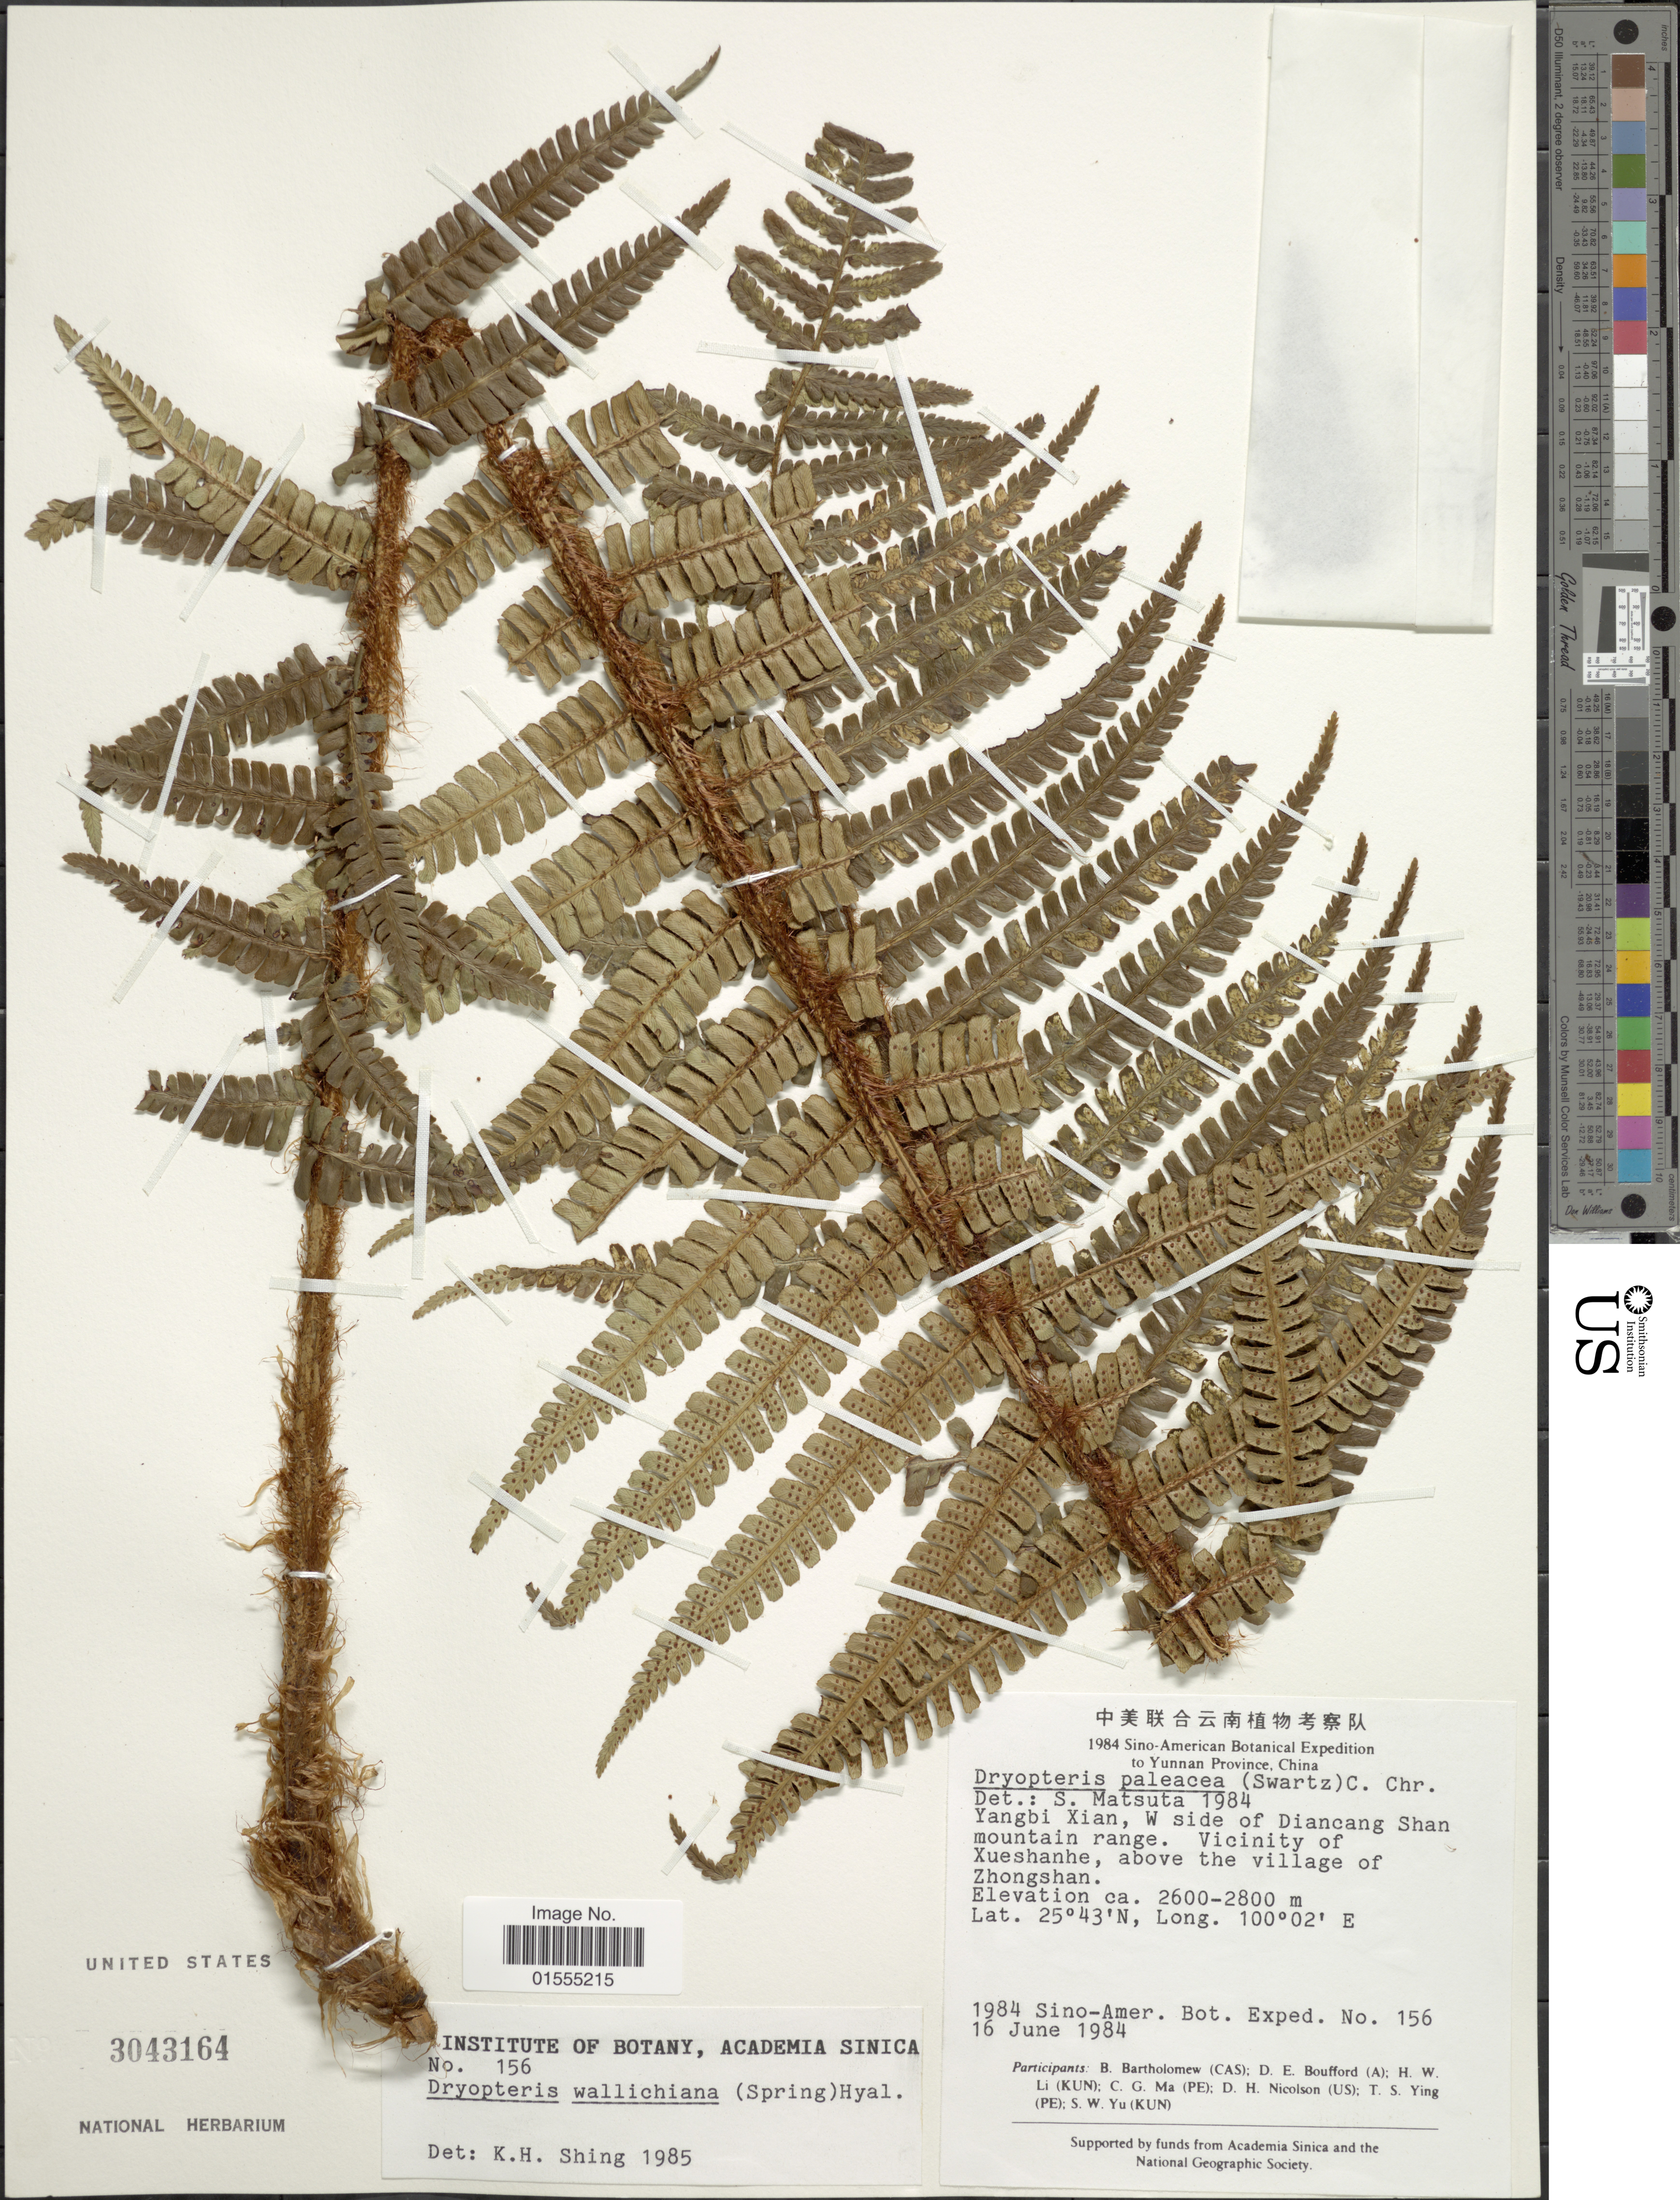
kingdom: Plantae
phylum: Tracheophyta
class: Polypodiopsida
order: Polypodiales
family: Dryopteridaceae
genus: Dryopteris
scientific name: Dryopteris wallichiana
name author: (Spreng.) Hyl.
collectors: Sino-Amer. Bot. Exped. 1984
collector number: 156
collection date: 1984-06-16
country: China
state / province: Yunnan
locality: Yangbi Xian, W side of Diancang Shan mountain range. Vicinity of Xueshanhe, aov the village of Zhongshan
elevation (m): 2600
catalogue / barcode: US 3043164